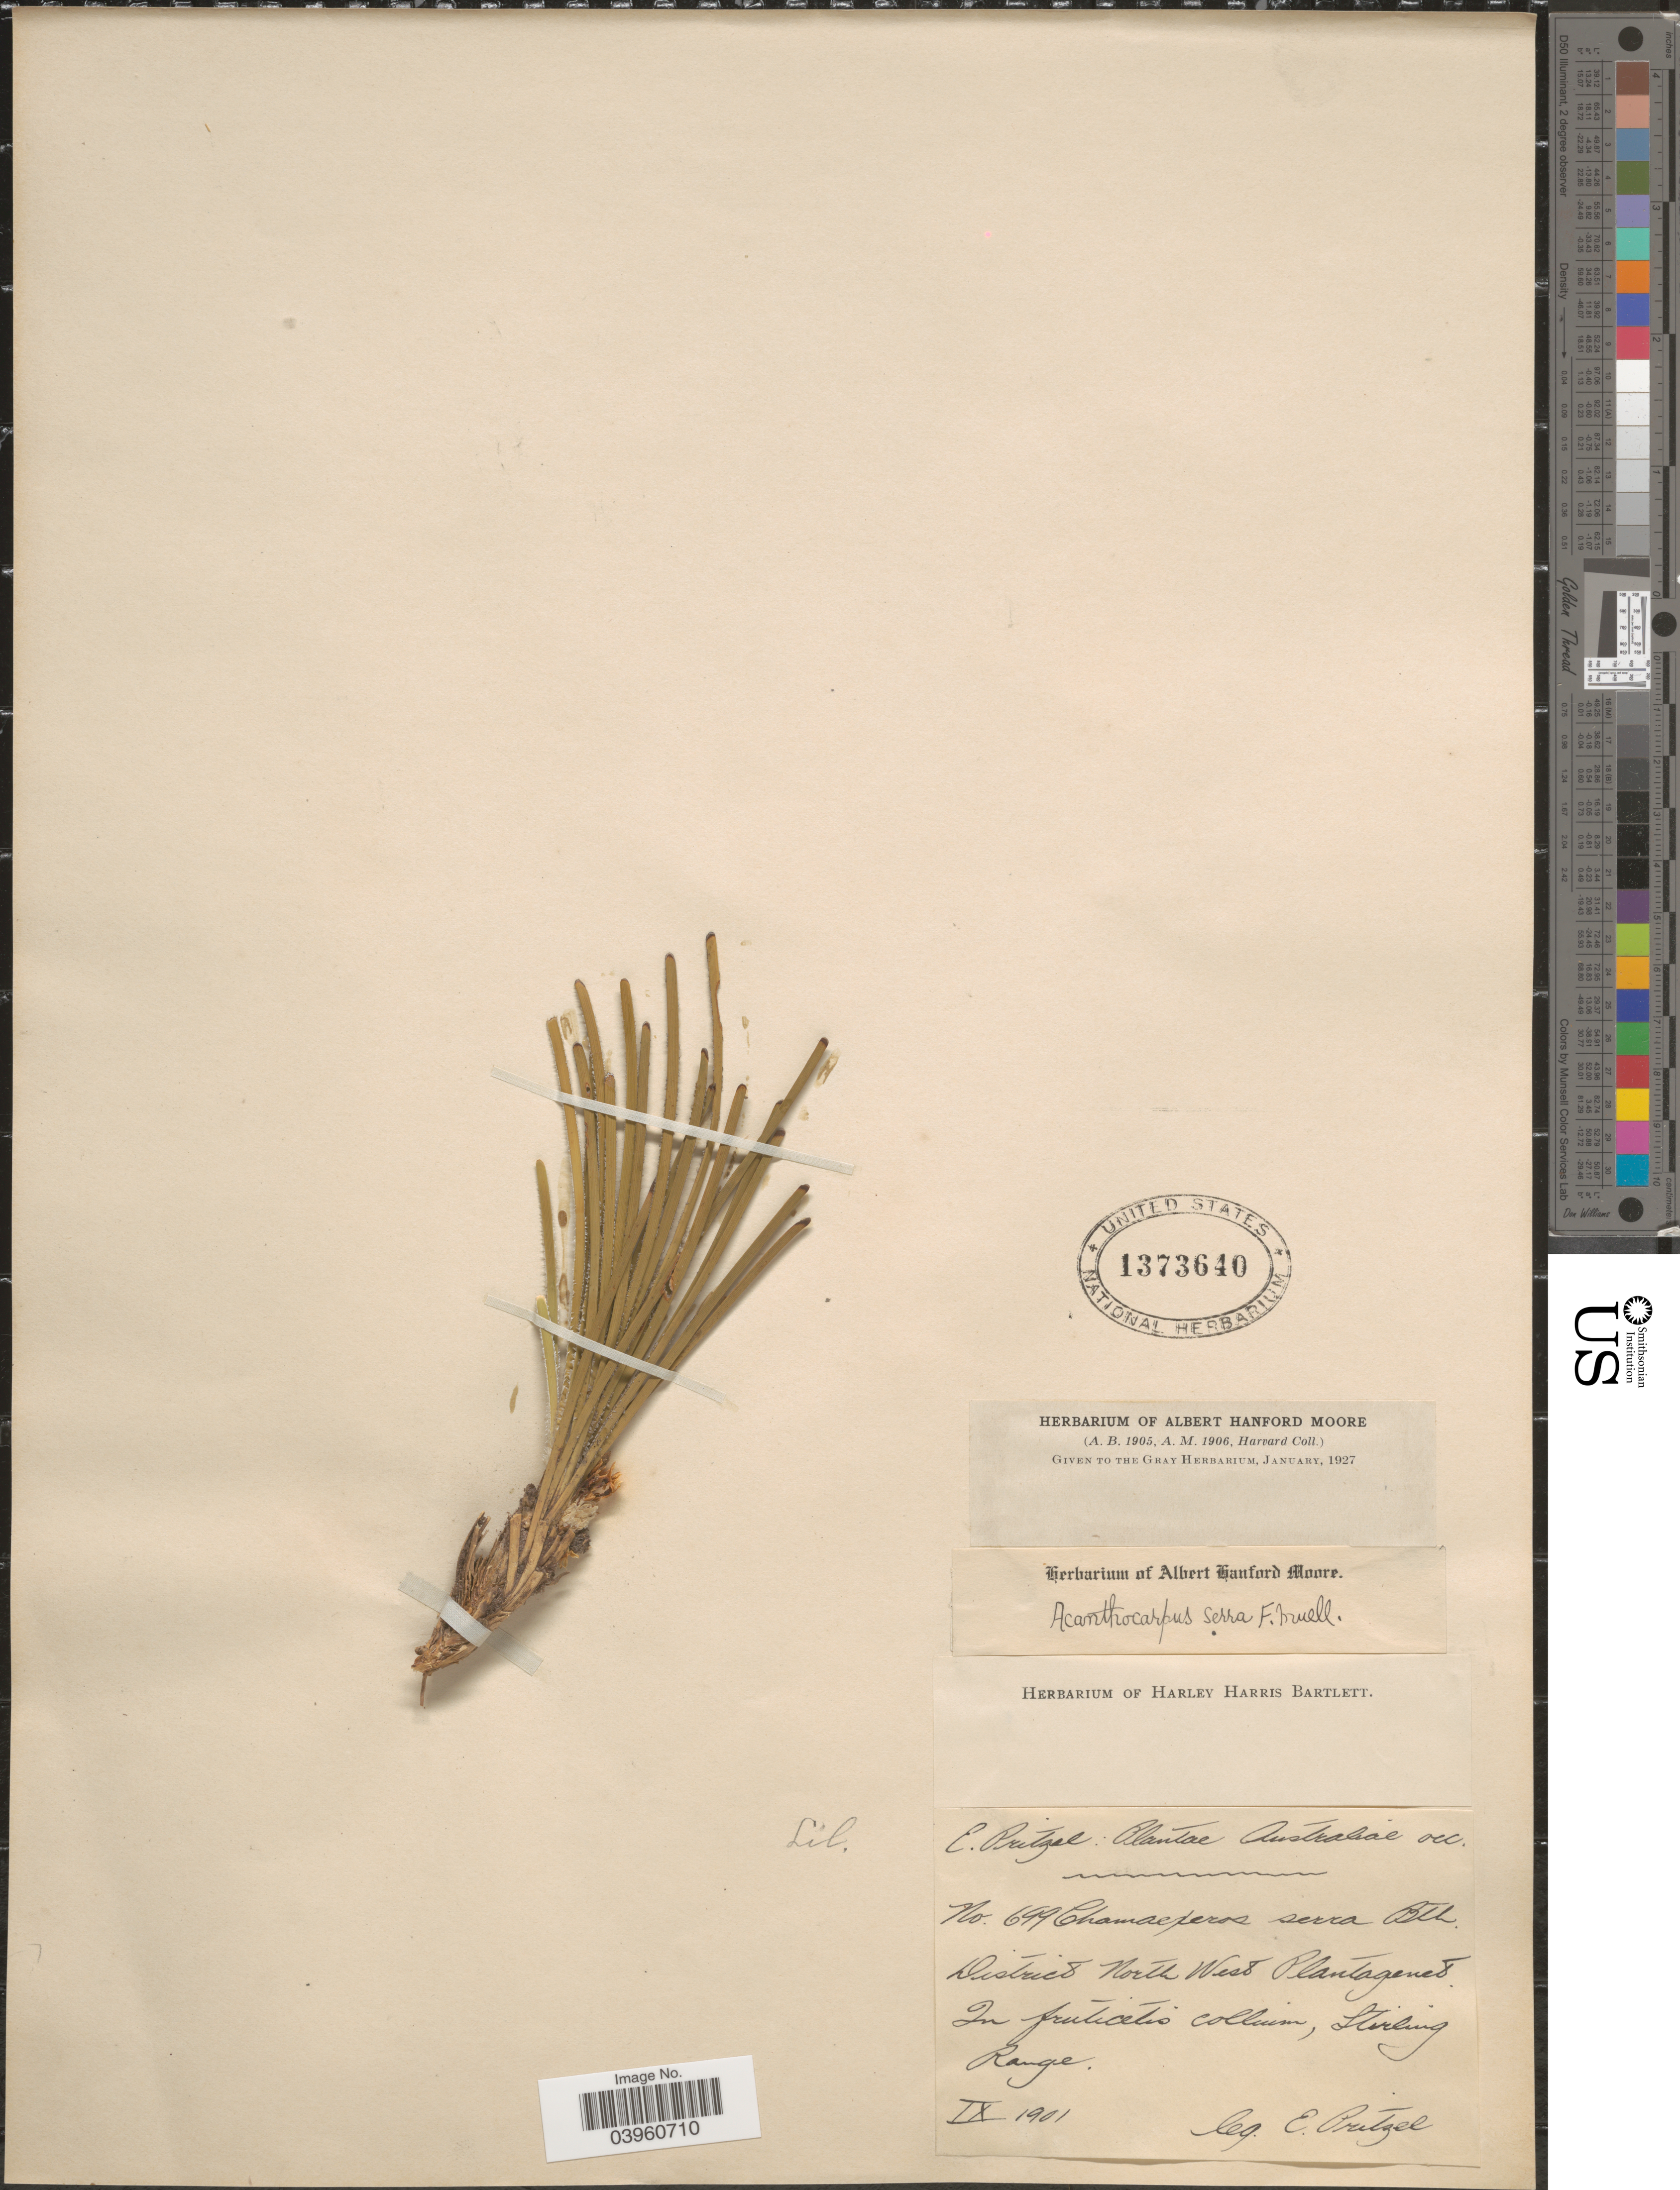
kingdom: Plantae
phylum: Tracheophyta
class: Liliopsida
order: Asparagales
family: Asparagaceae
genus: Acanthocarpus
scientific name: Acanthocarpus serra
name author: (Endl.) F. Muell.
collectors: E. G. Pritzel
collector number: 699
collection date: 1901-09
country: Australia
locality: Australiae occ. District North West Plantagenes. In fruticetio collium, Stirling Range.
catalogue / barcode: US 1373640